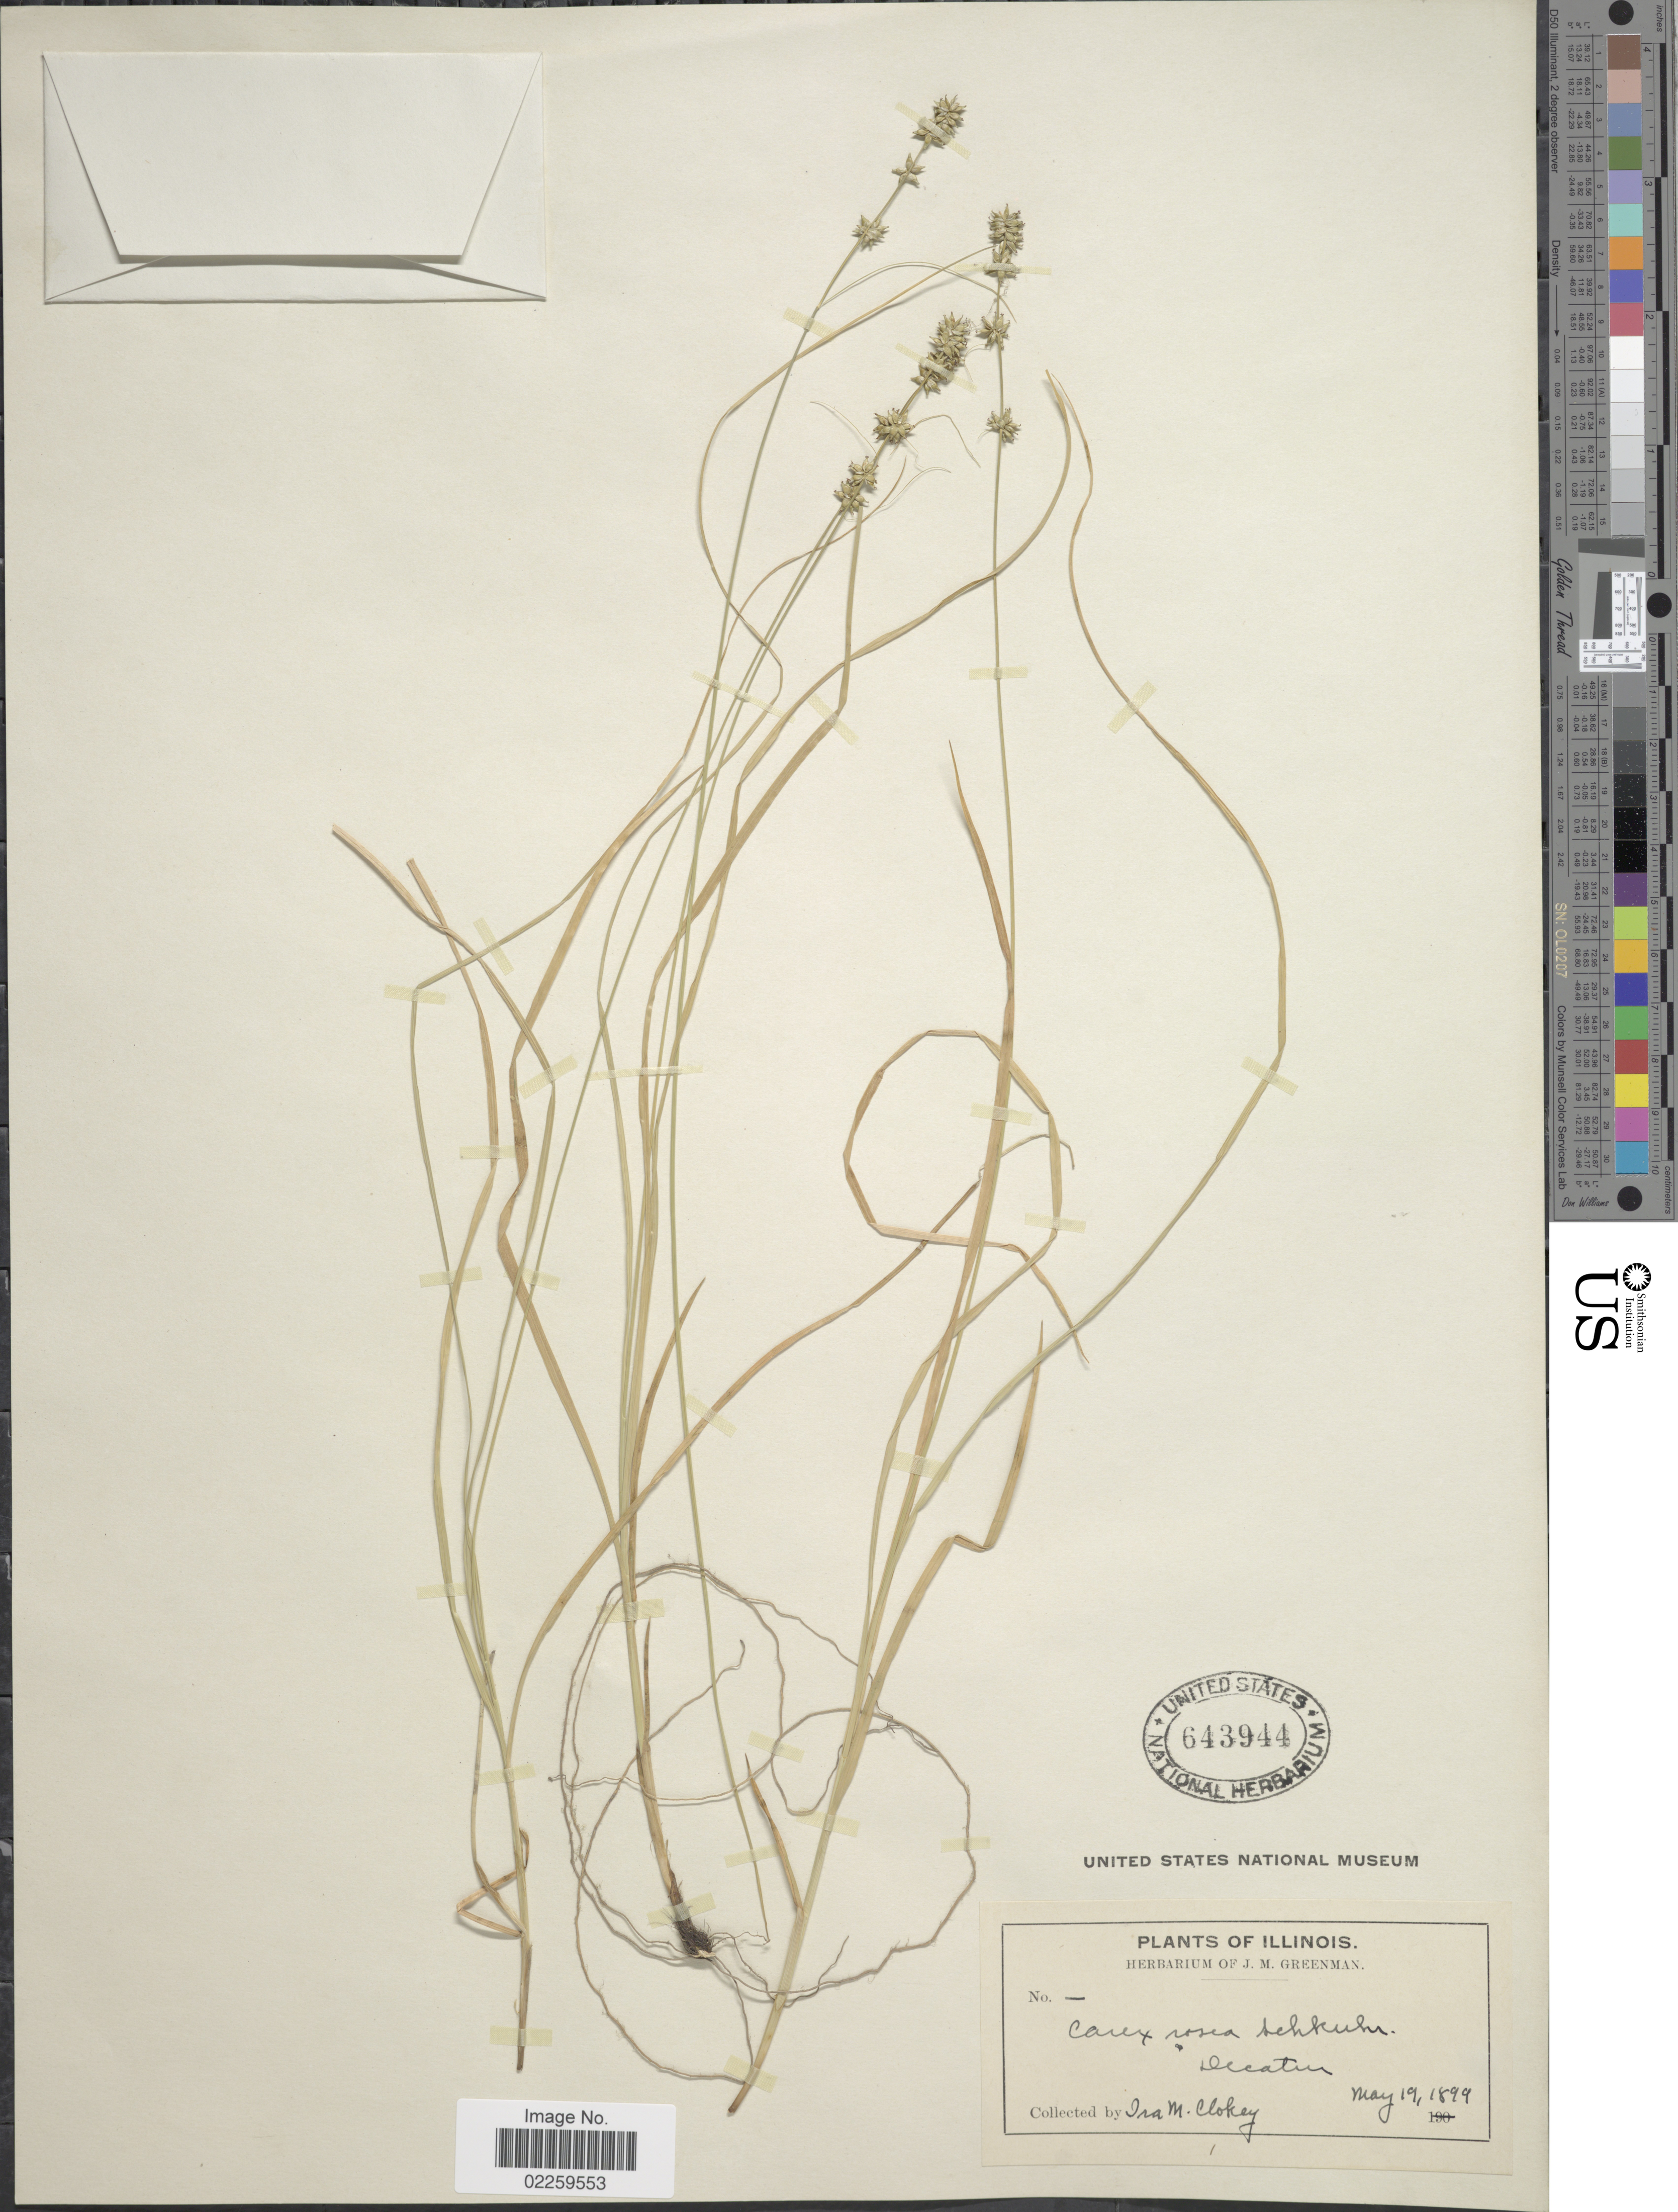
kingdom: Plantae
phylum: Tracheophyta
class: Liliopsida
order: Poales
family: Cyperaceae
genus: Carex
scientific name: Carex rosea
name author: Willd.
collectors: I. W. Clokey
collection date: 1899-05-19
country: United States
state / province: Illinois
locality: Illinois, Decatur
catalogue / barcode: US 643944